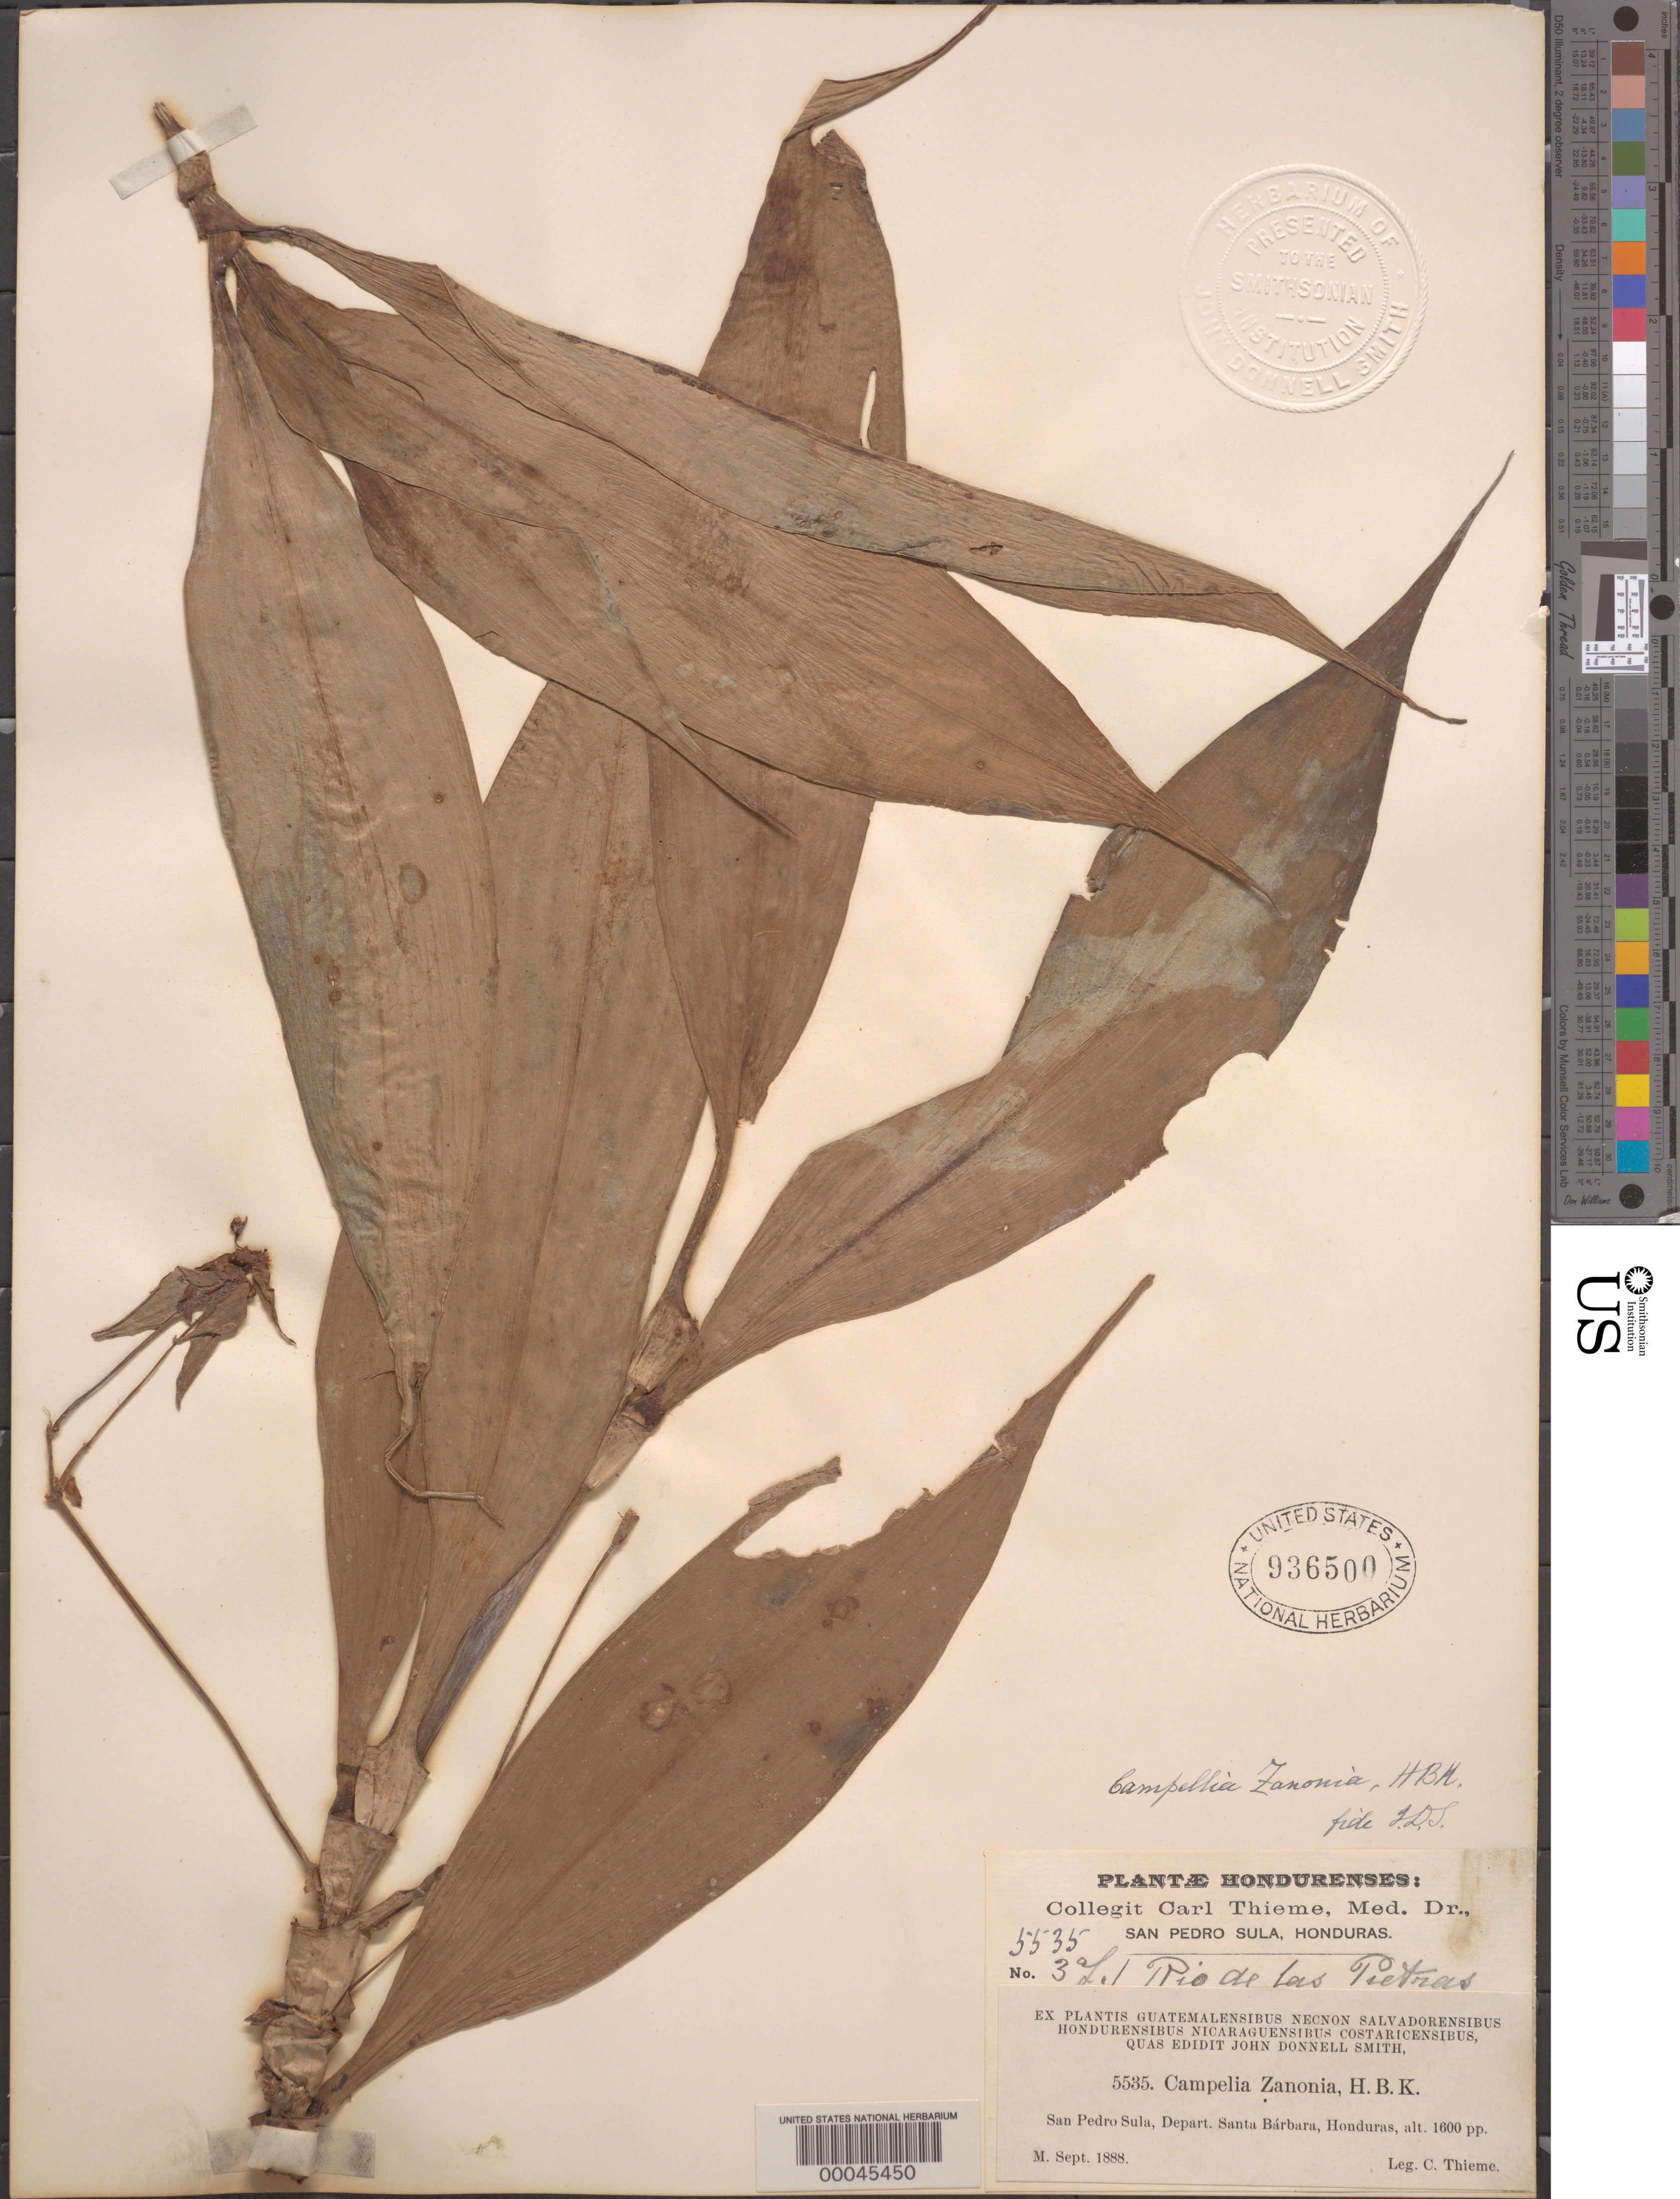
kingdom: Plantae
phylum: Tracheophyta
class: Liliopsida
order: Commelinales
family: Commelinaceae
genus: Tradescantia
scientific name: Tradescantia zanonia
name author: (L.) Sw.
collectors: C. Thieme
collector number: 5535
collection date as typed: Sep 1888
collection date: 1888-09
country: Honduras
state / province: Santa Bárbara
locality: San Pedro Sula, rio de Las Pietras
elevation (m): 488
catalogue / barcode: US 936500